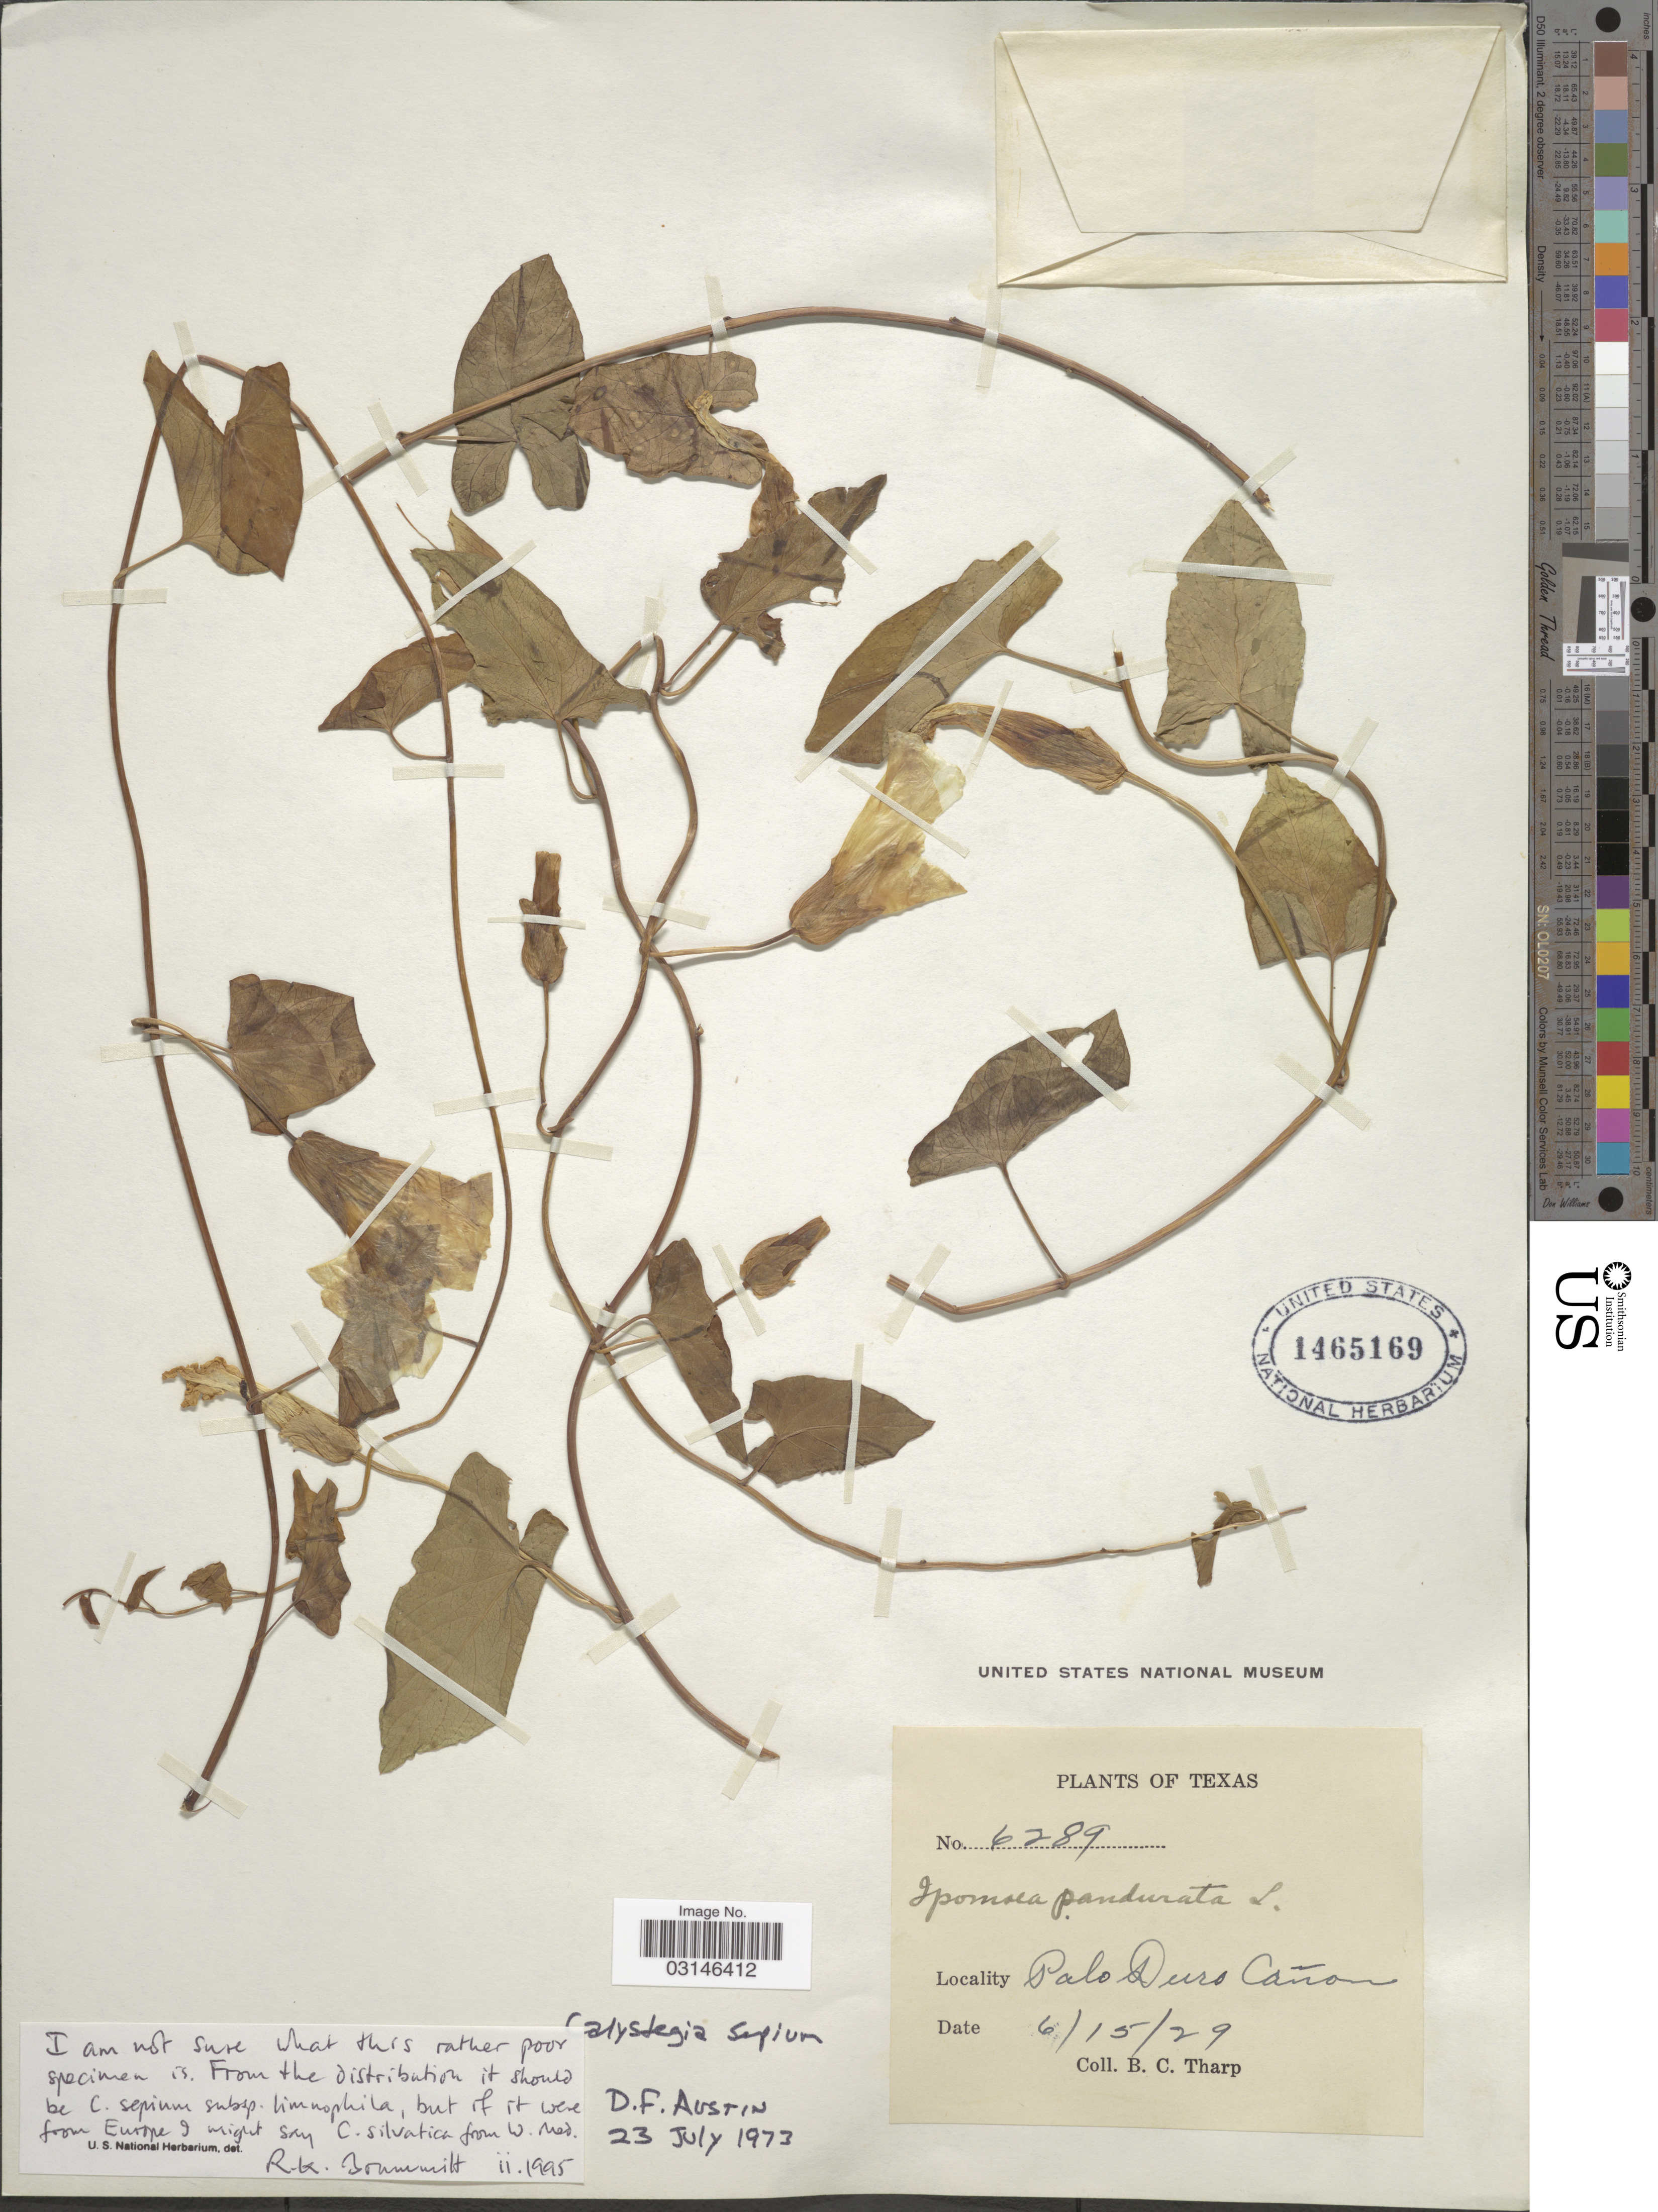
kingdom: Plantae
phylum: Tracheophyta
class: Magnoliopsida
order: Solanales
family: Convolvulaceae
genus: Calystegia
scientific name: Calystegia sepium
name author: (L.) R. Br.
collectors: B. C. Tharp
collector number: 6289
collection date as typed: Transcribed d/m/y: 15/6/29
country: United States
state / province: Texas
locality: Palo Deers Cañon.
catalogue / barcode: US 1465169